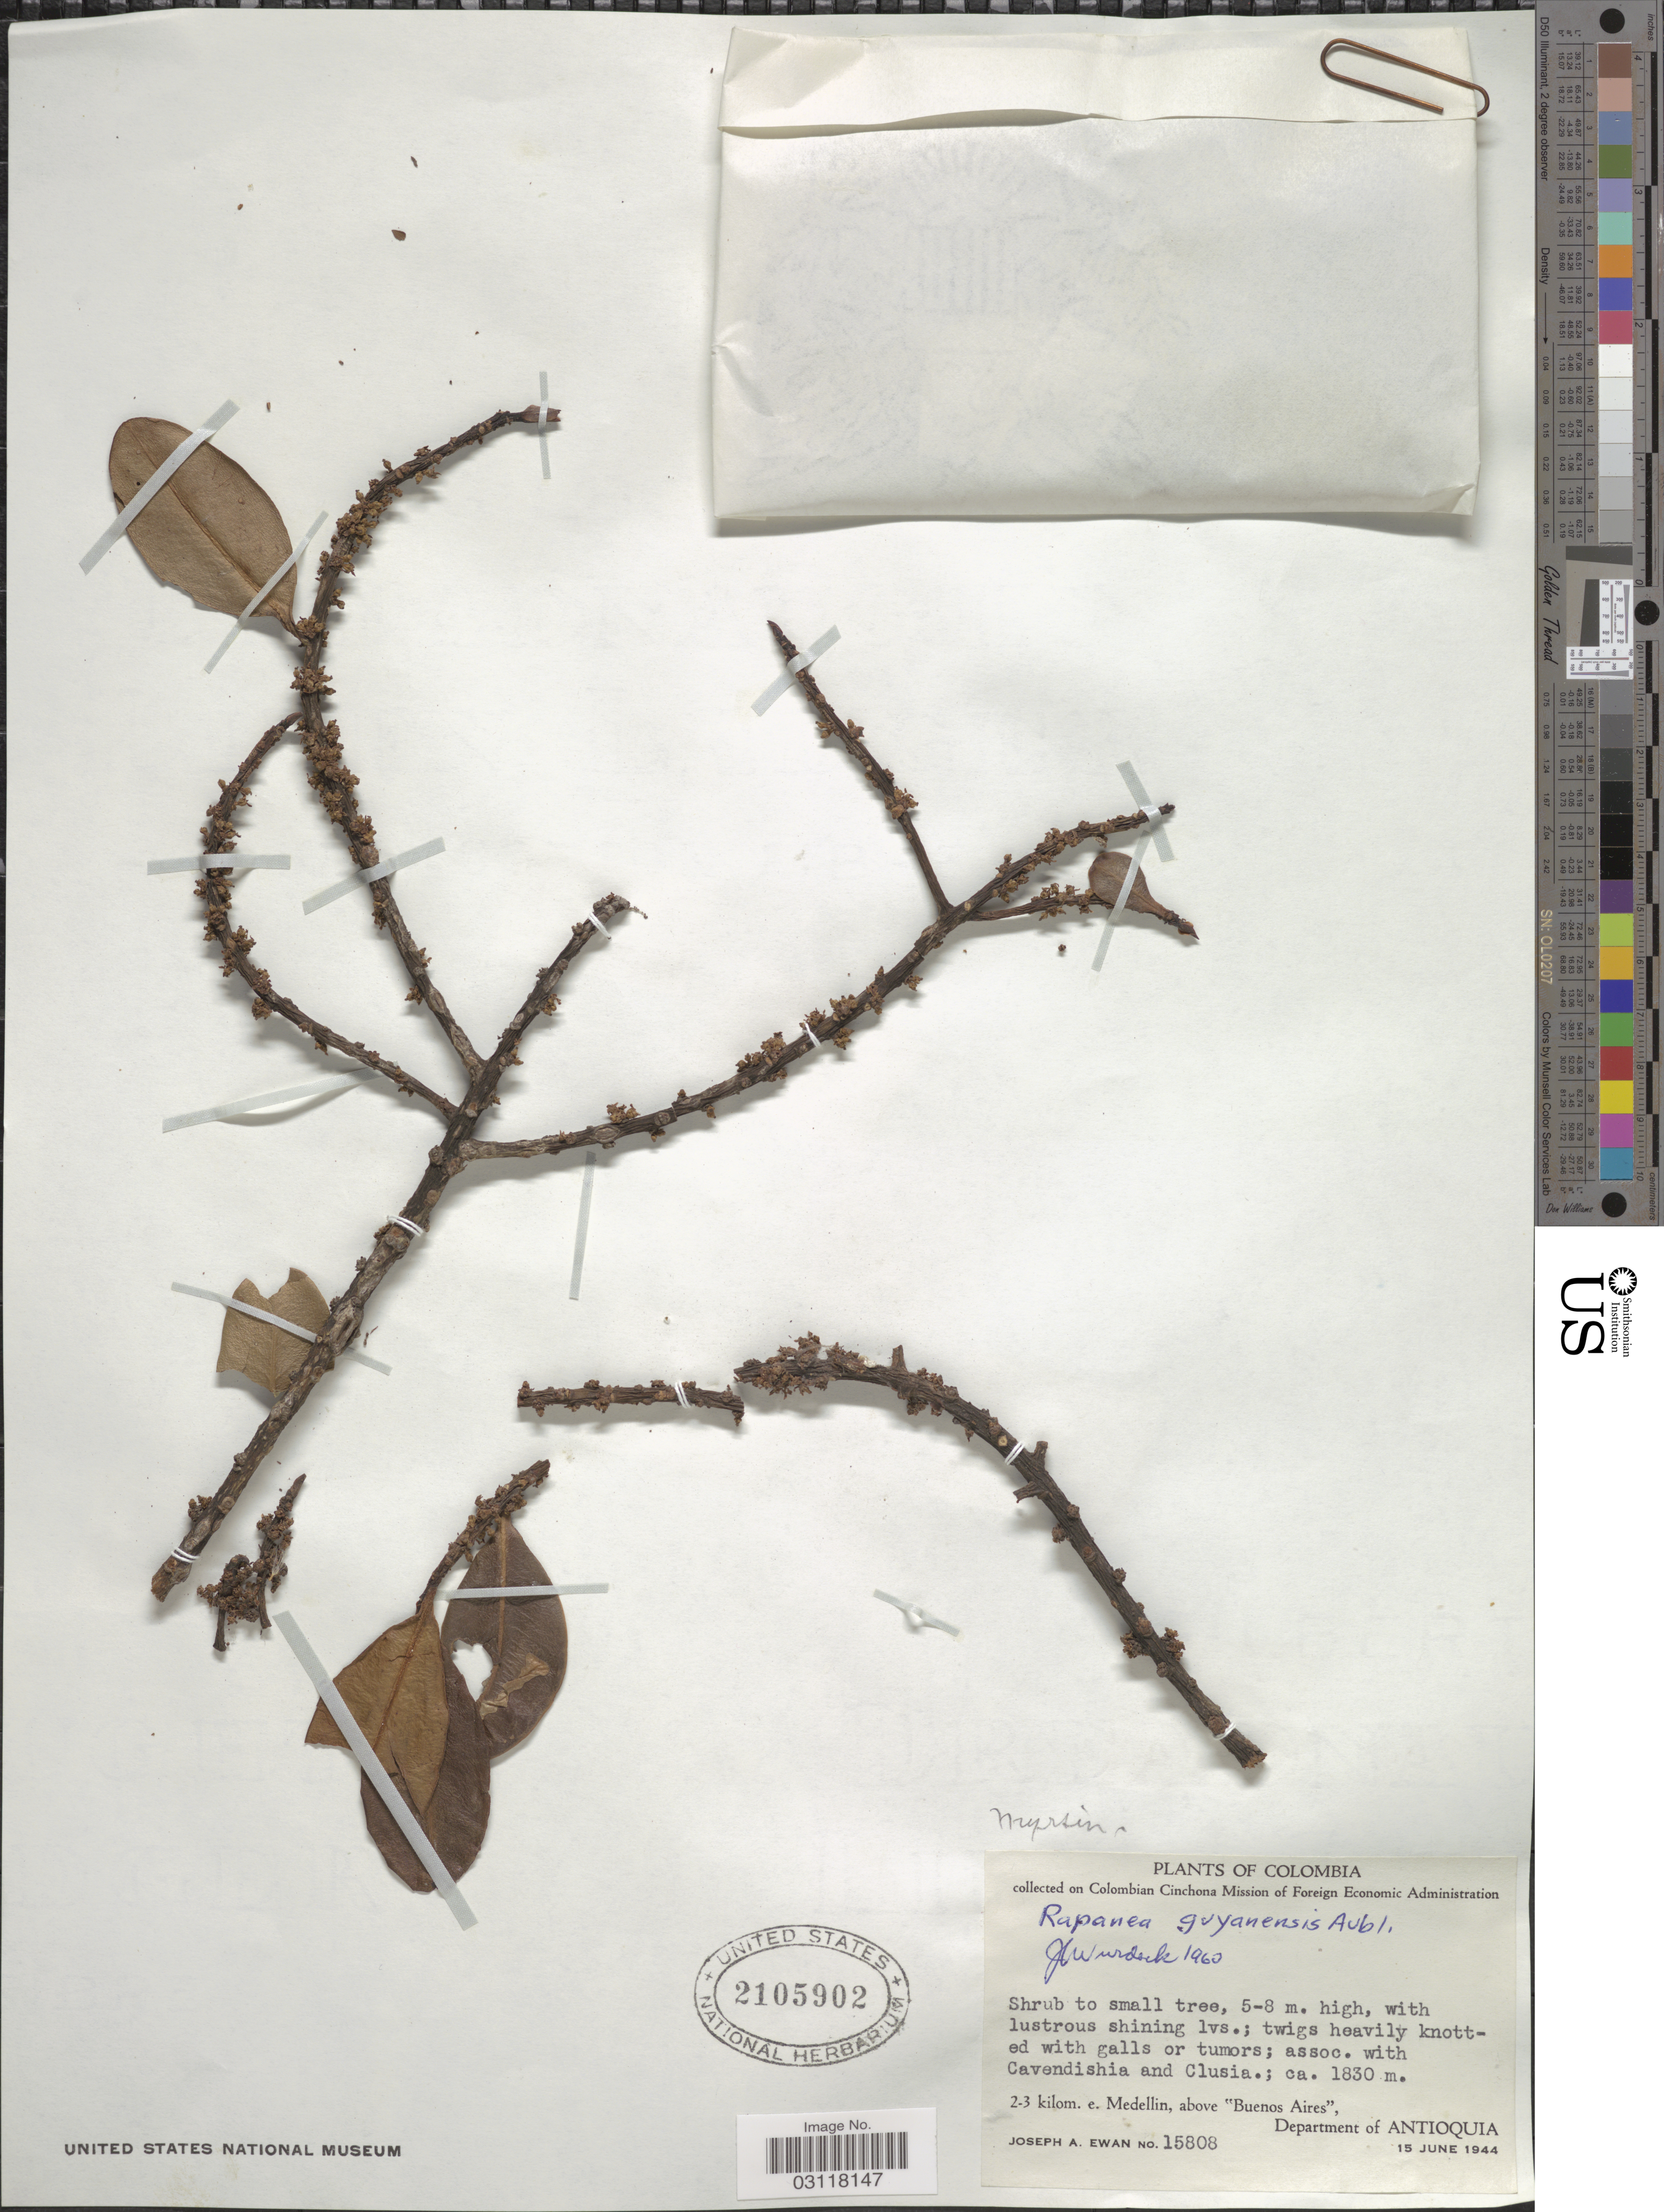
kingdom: Plantae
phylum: Tracheophyta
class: Magnoliopsida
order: Ericales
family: Primulaceae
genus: Rapanea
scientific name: Rapanea guianensis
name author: Aubl.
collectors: J. A. Ewan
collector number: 15808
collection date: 1944-06-15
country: Colombia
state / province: Antioquia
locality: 2-3 kilom. e. Medellin, above "Buenos Aires", Department of Antioquia.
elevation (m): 1830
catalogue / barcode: US 2105902